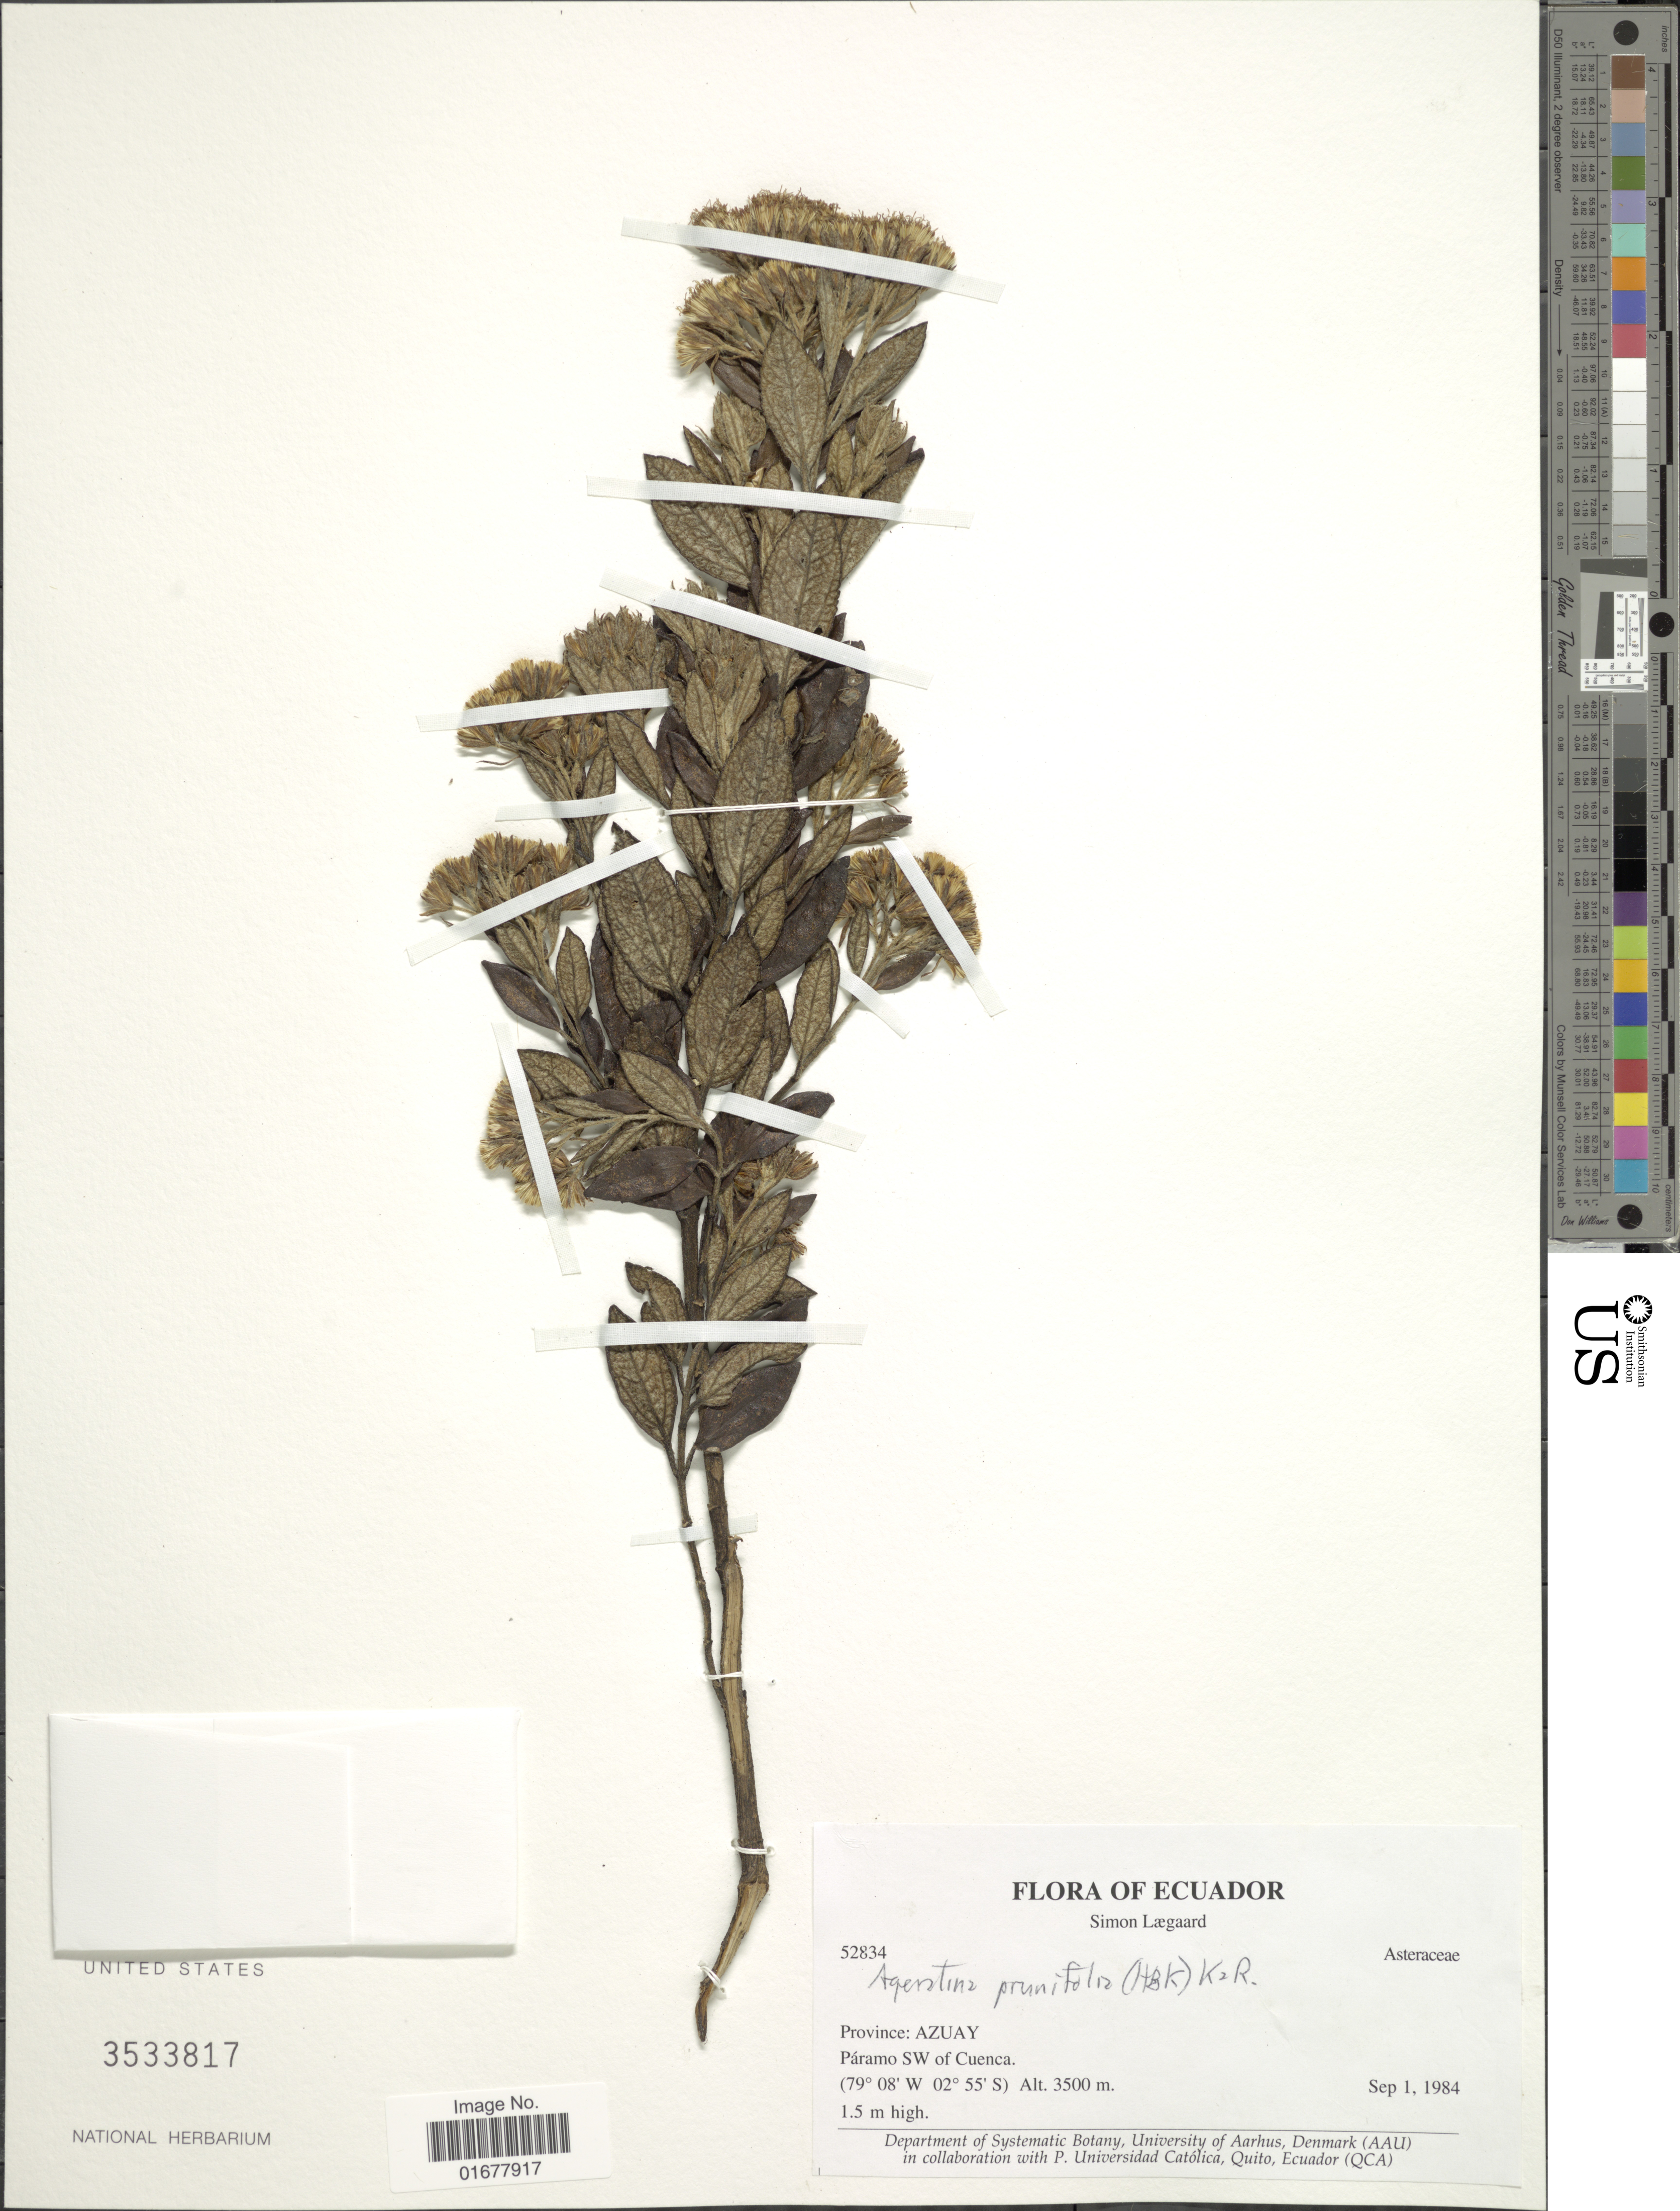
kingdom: Plantae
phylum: Tracheophyta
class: Magnoliopsida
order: Asterales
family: Asteraceae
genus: Ageratina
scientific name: Ageratina prunifolia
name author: (Kunth) R.M. King & H. Rob.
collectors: S. Lægaard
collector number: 52834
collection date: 1984-09-01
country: Ecuador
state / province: Azuay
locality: Province: Azuay, Paramo SW of Cuenca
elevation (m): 3500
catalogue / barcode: US 3533817